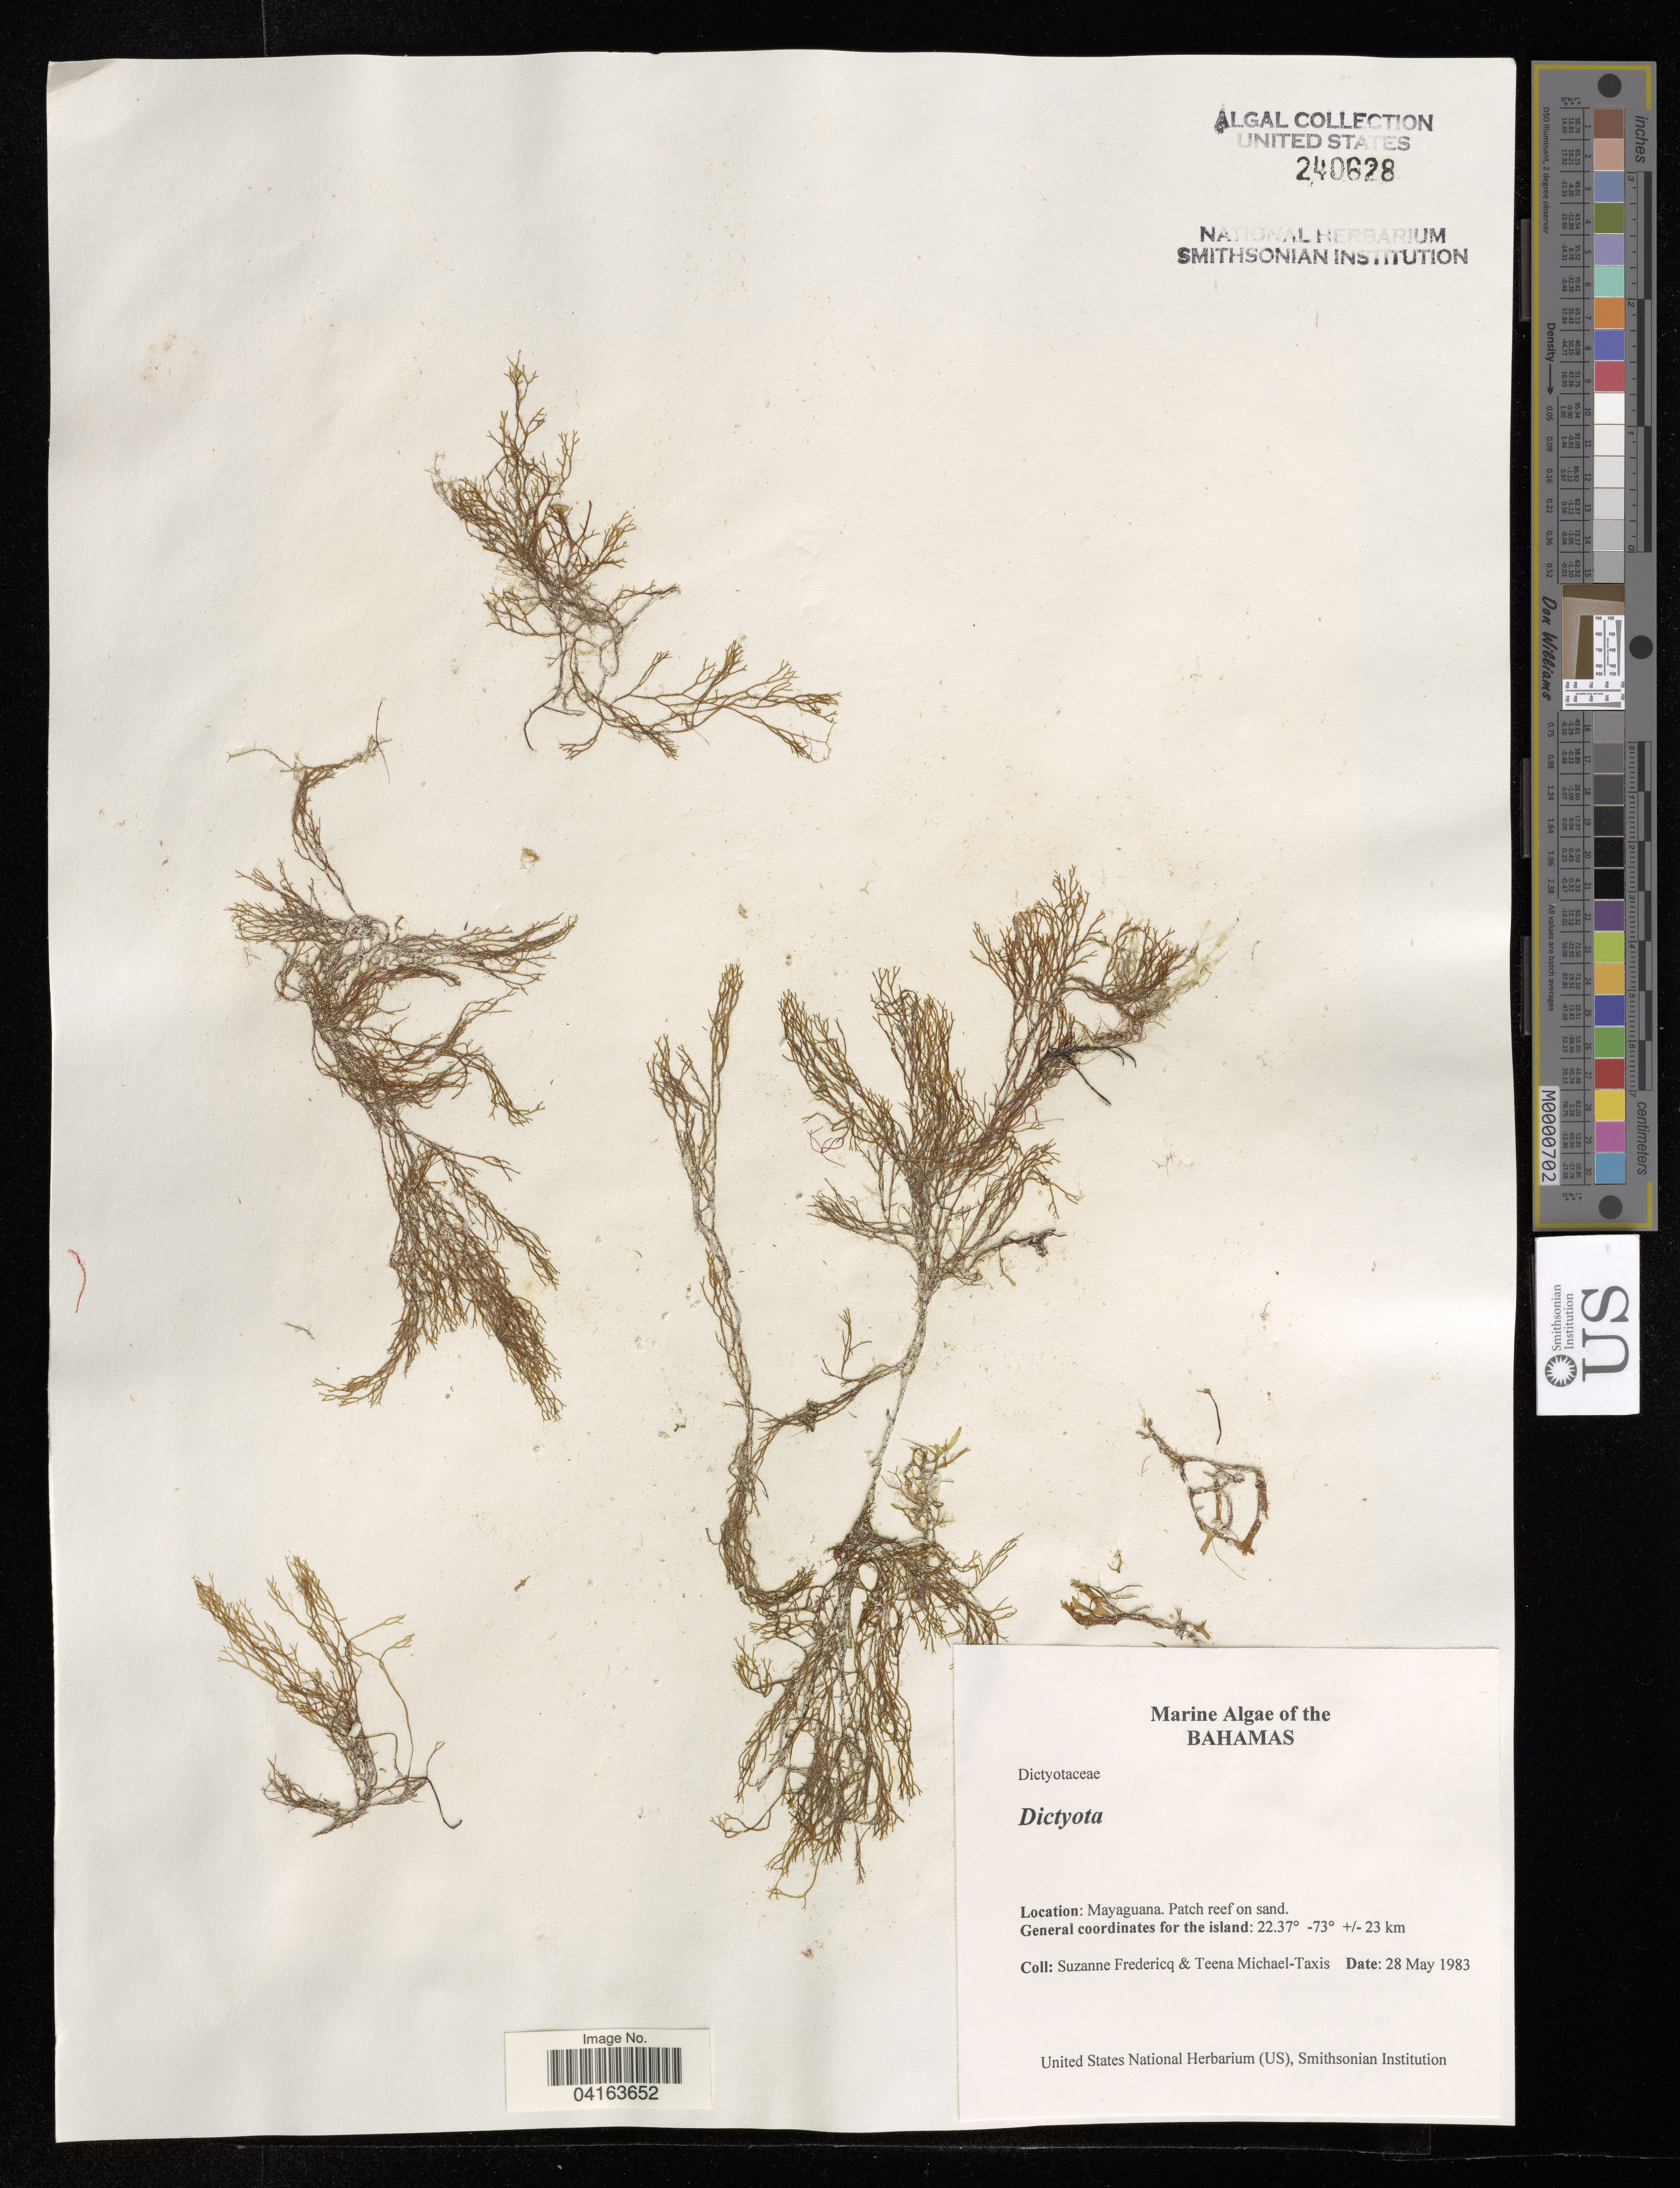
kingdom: Chromista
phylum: Ochrophyta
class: Phaeophyceae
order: Dictyotales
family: Dictyotaceae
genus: Dictyota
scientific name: Dictyota sp.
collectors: S. Fredericq & T. Michael-Taxis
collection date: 1983-05-28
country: Bahamas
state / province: Mayaguana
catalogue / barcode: US 240628